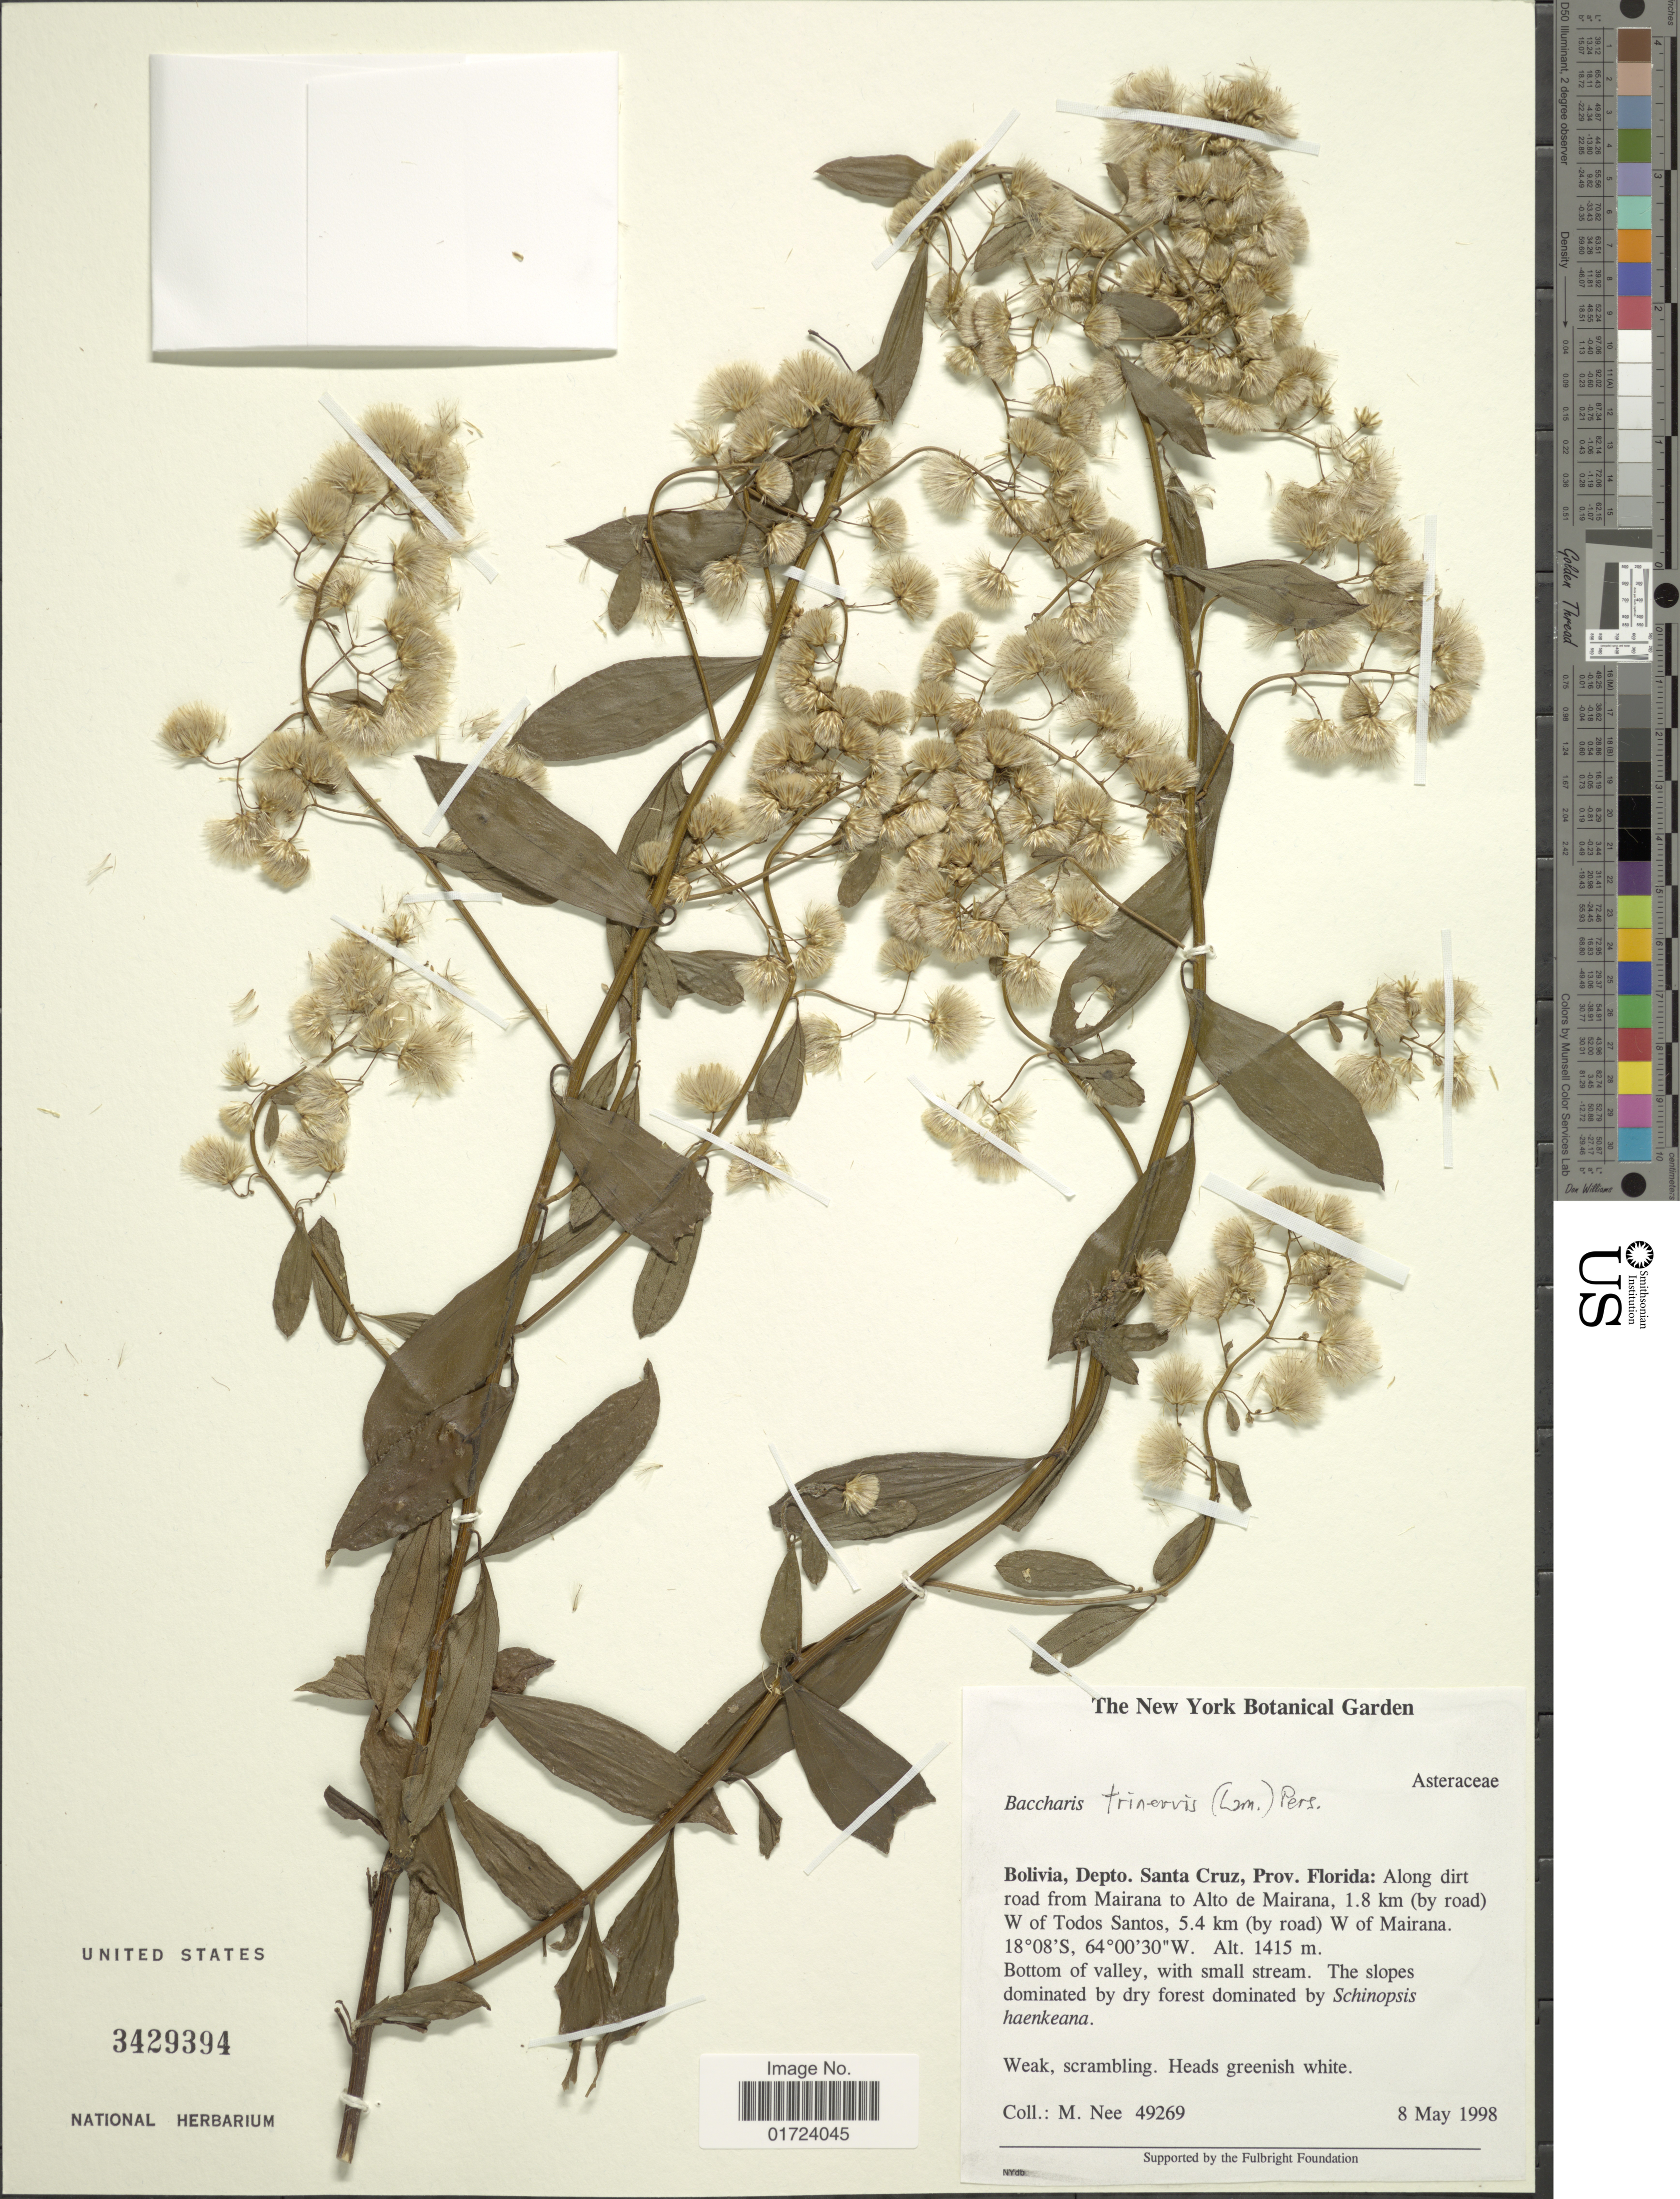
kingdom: Plantae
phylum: Tracheophyta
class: Magnoliopsida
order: Asterales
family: Asteraceae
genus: Baccharis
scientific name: Baccharis trinervis var. rhexioides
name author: (Kunth) Baker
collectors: M. Nee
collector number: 49269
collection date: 1998-05-08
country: Bolivia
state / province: Santa Cruz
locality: Bolivia, Depto. Santa Cruz, Prov. Florida: Along dirt road from Mairana to Alto de Mairana, 1.8 km (by road) W of Todos Santos, 5.4 km (by road) W of Mairana.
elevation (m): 1415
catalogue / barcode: US 3429394